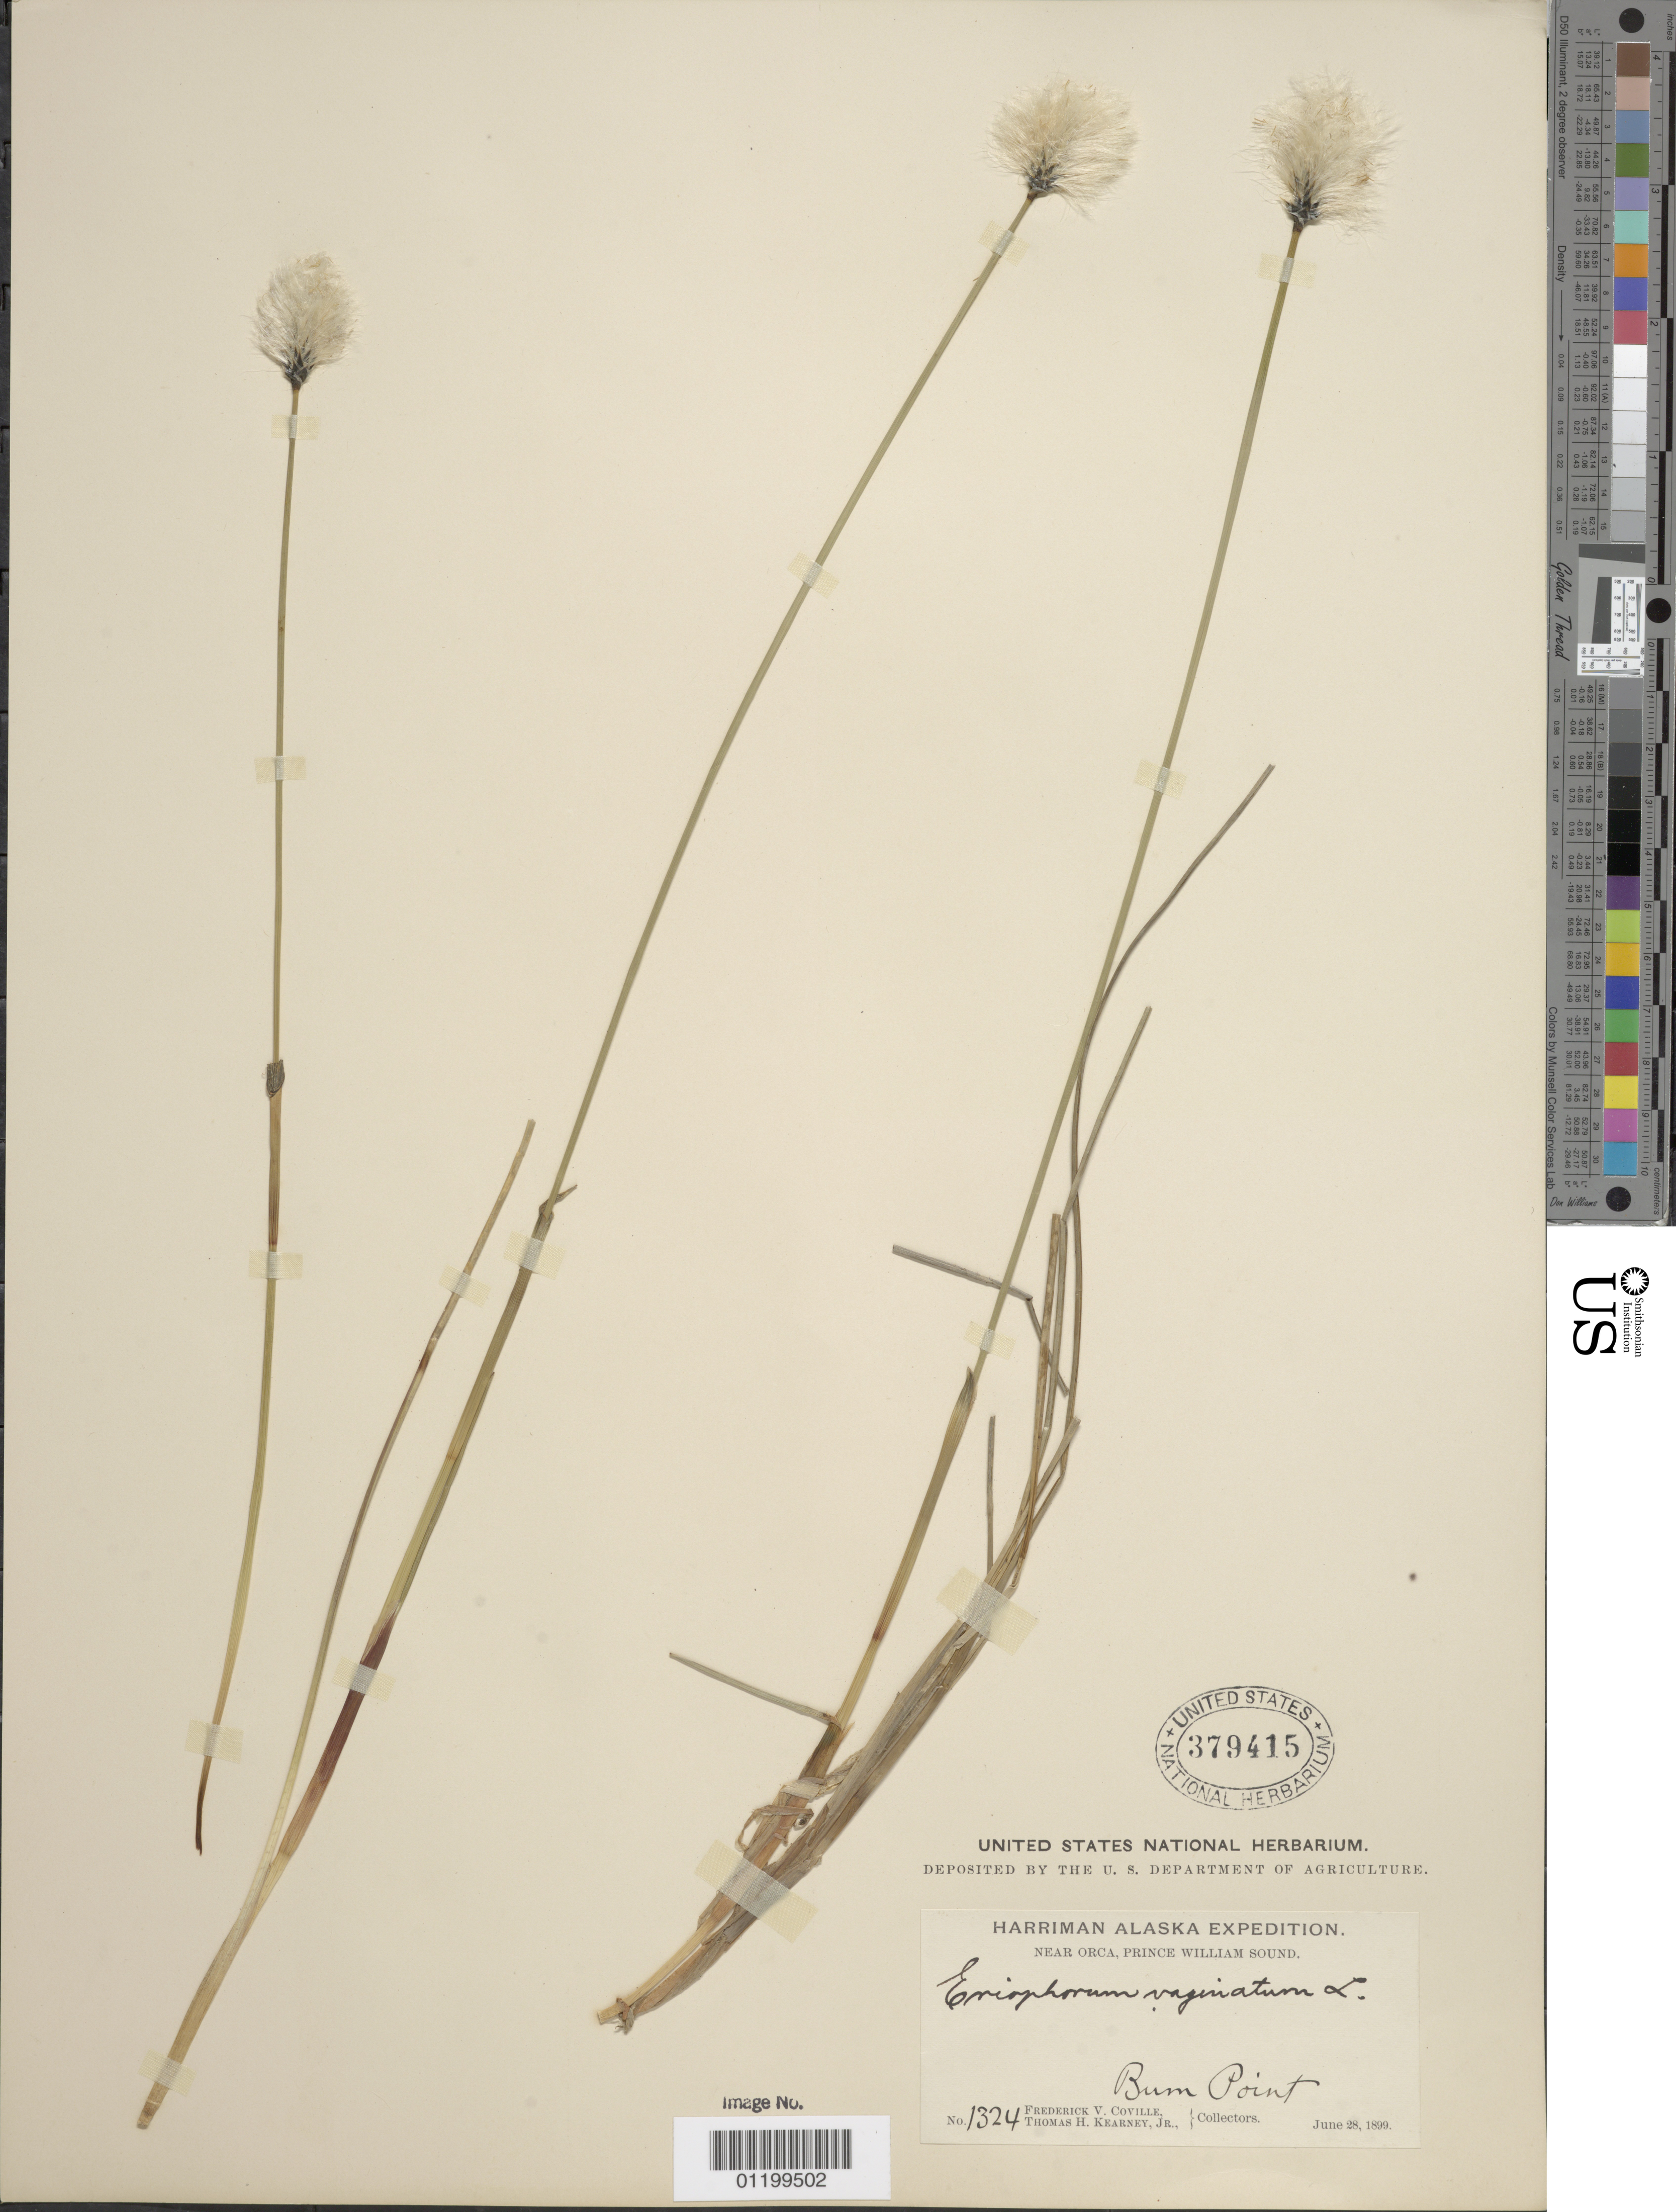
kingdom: Plantae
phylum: Tracheophyta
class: Liliopsida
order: Poales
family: Cyperaceae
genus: Eriophorum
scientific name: Eriophorum vaginatum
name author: L.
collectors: F. V. Coville & T. H. Kearney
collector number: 1324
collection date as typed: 28 Jun 1899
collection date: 1899-06-28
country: United States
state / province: Alaska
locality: Bum Point, near Orca, Prince William Sound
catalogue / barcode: US 379415